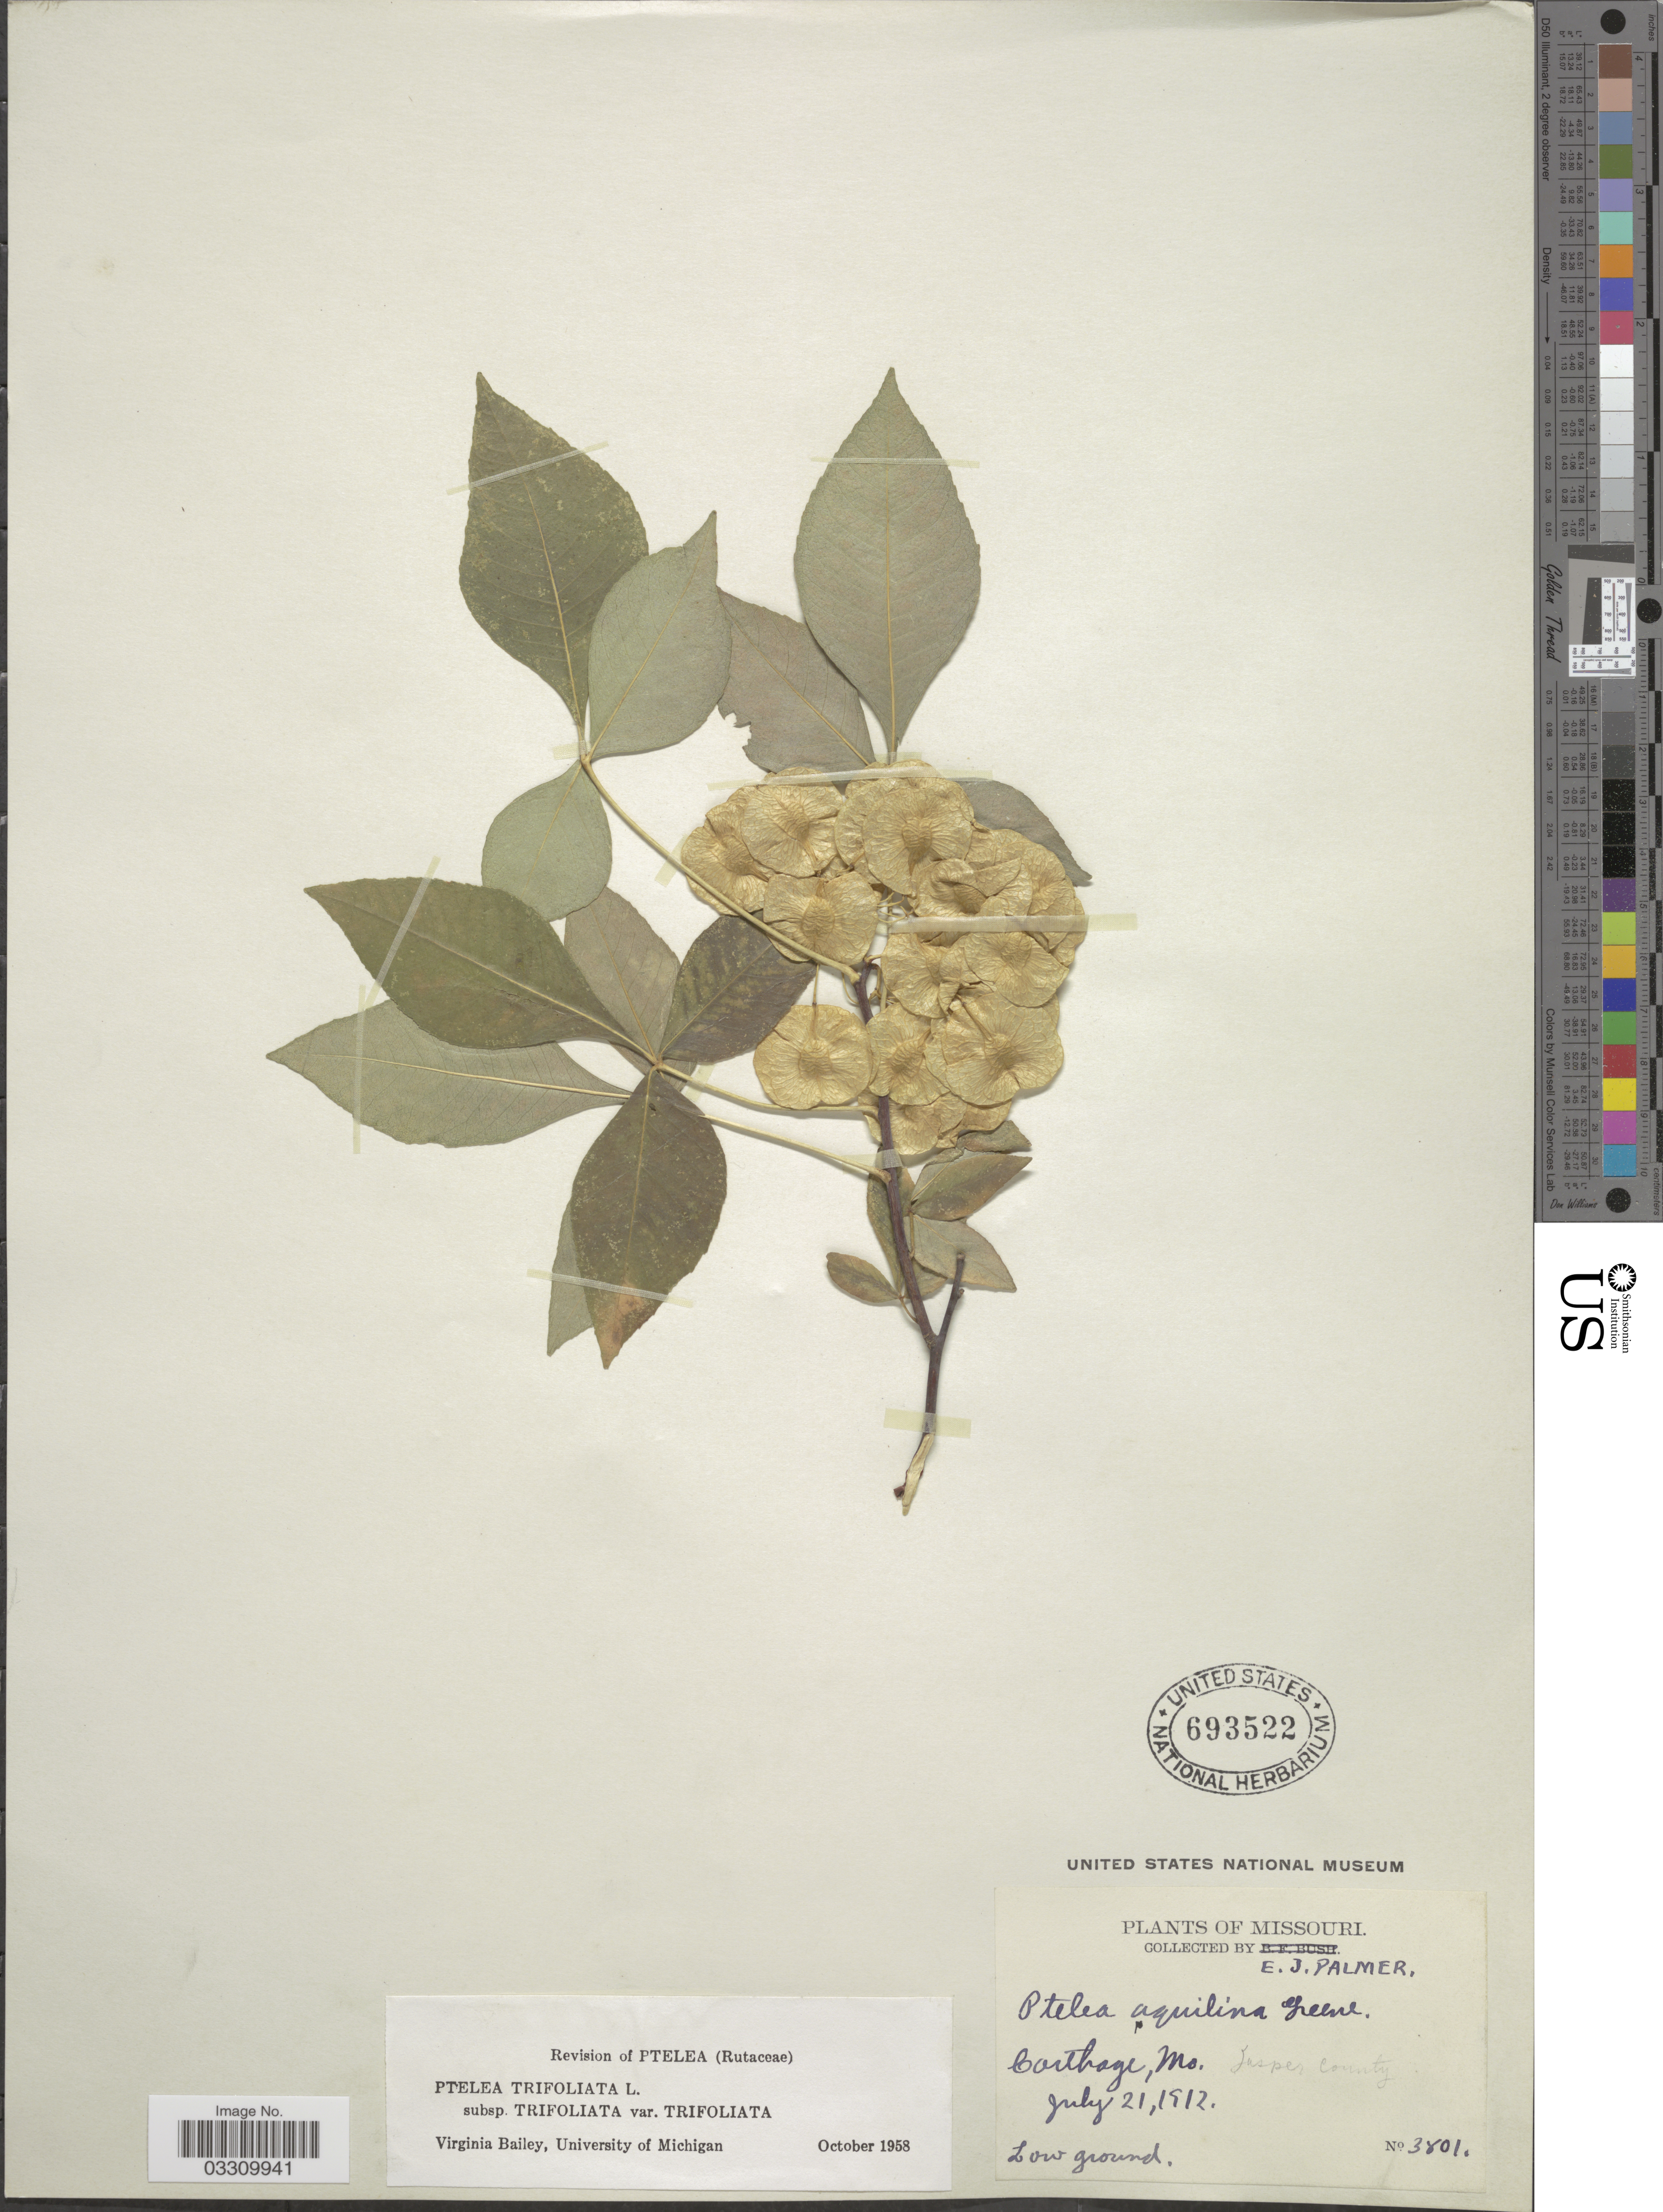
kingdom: Plantae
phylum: Tracheophyta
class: Magnoliopsida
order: Sapindales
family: Rutaceae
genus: Ptelea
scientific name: Ptelea trifoliata var. trifoliata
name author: L.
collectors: E. J. Palmer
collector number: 3801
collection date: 1912-07-21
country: United States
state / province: Missouri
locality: Carthage. Jasper County.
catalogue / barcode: US 693522